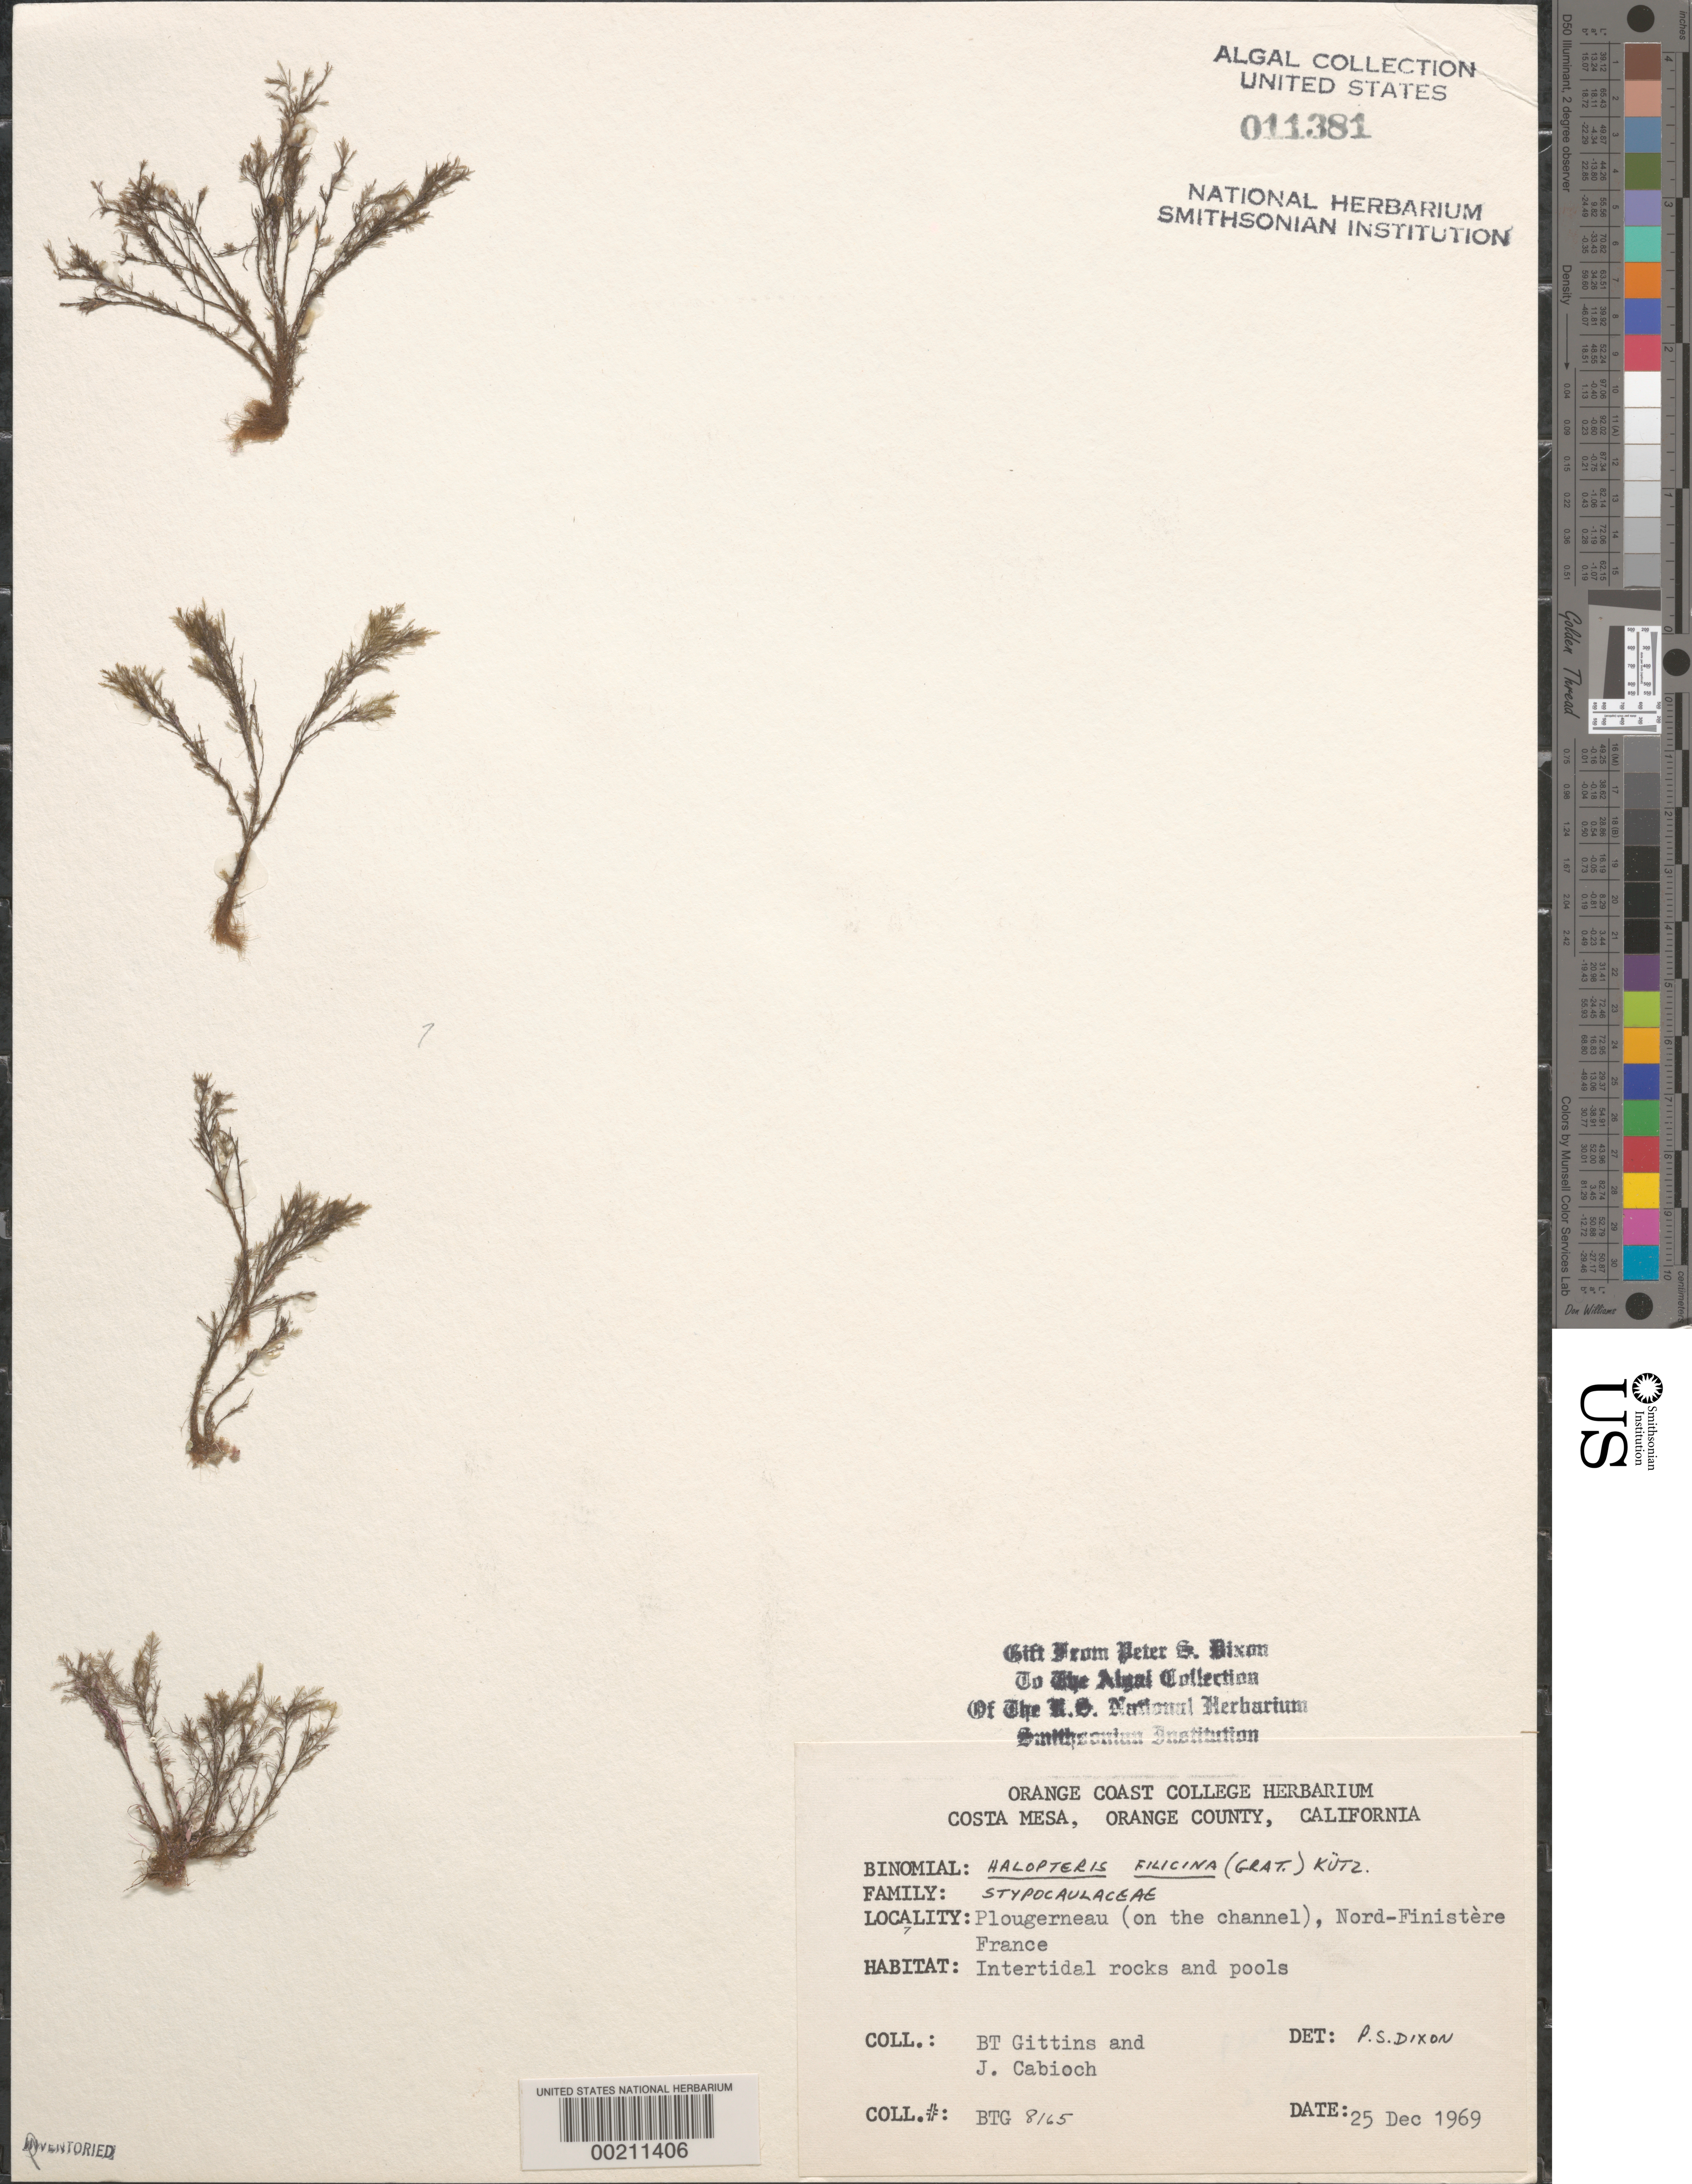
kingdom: Chromista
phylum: Ochrophyta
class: Phaeophyceae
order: Sphacelariales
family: Stypocaulaceae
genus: Halopteris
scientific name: Halopteris filicina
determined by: Dixon, P. S.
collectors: B. Gittins & J. Cabioch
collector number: Btg 8165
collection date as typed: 25 Dec 1969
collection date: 1969-12-25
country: France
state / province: Bretagne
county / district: Finistère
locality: Plouguerneau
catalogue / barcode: US 11381